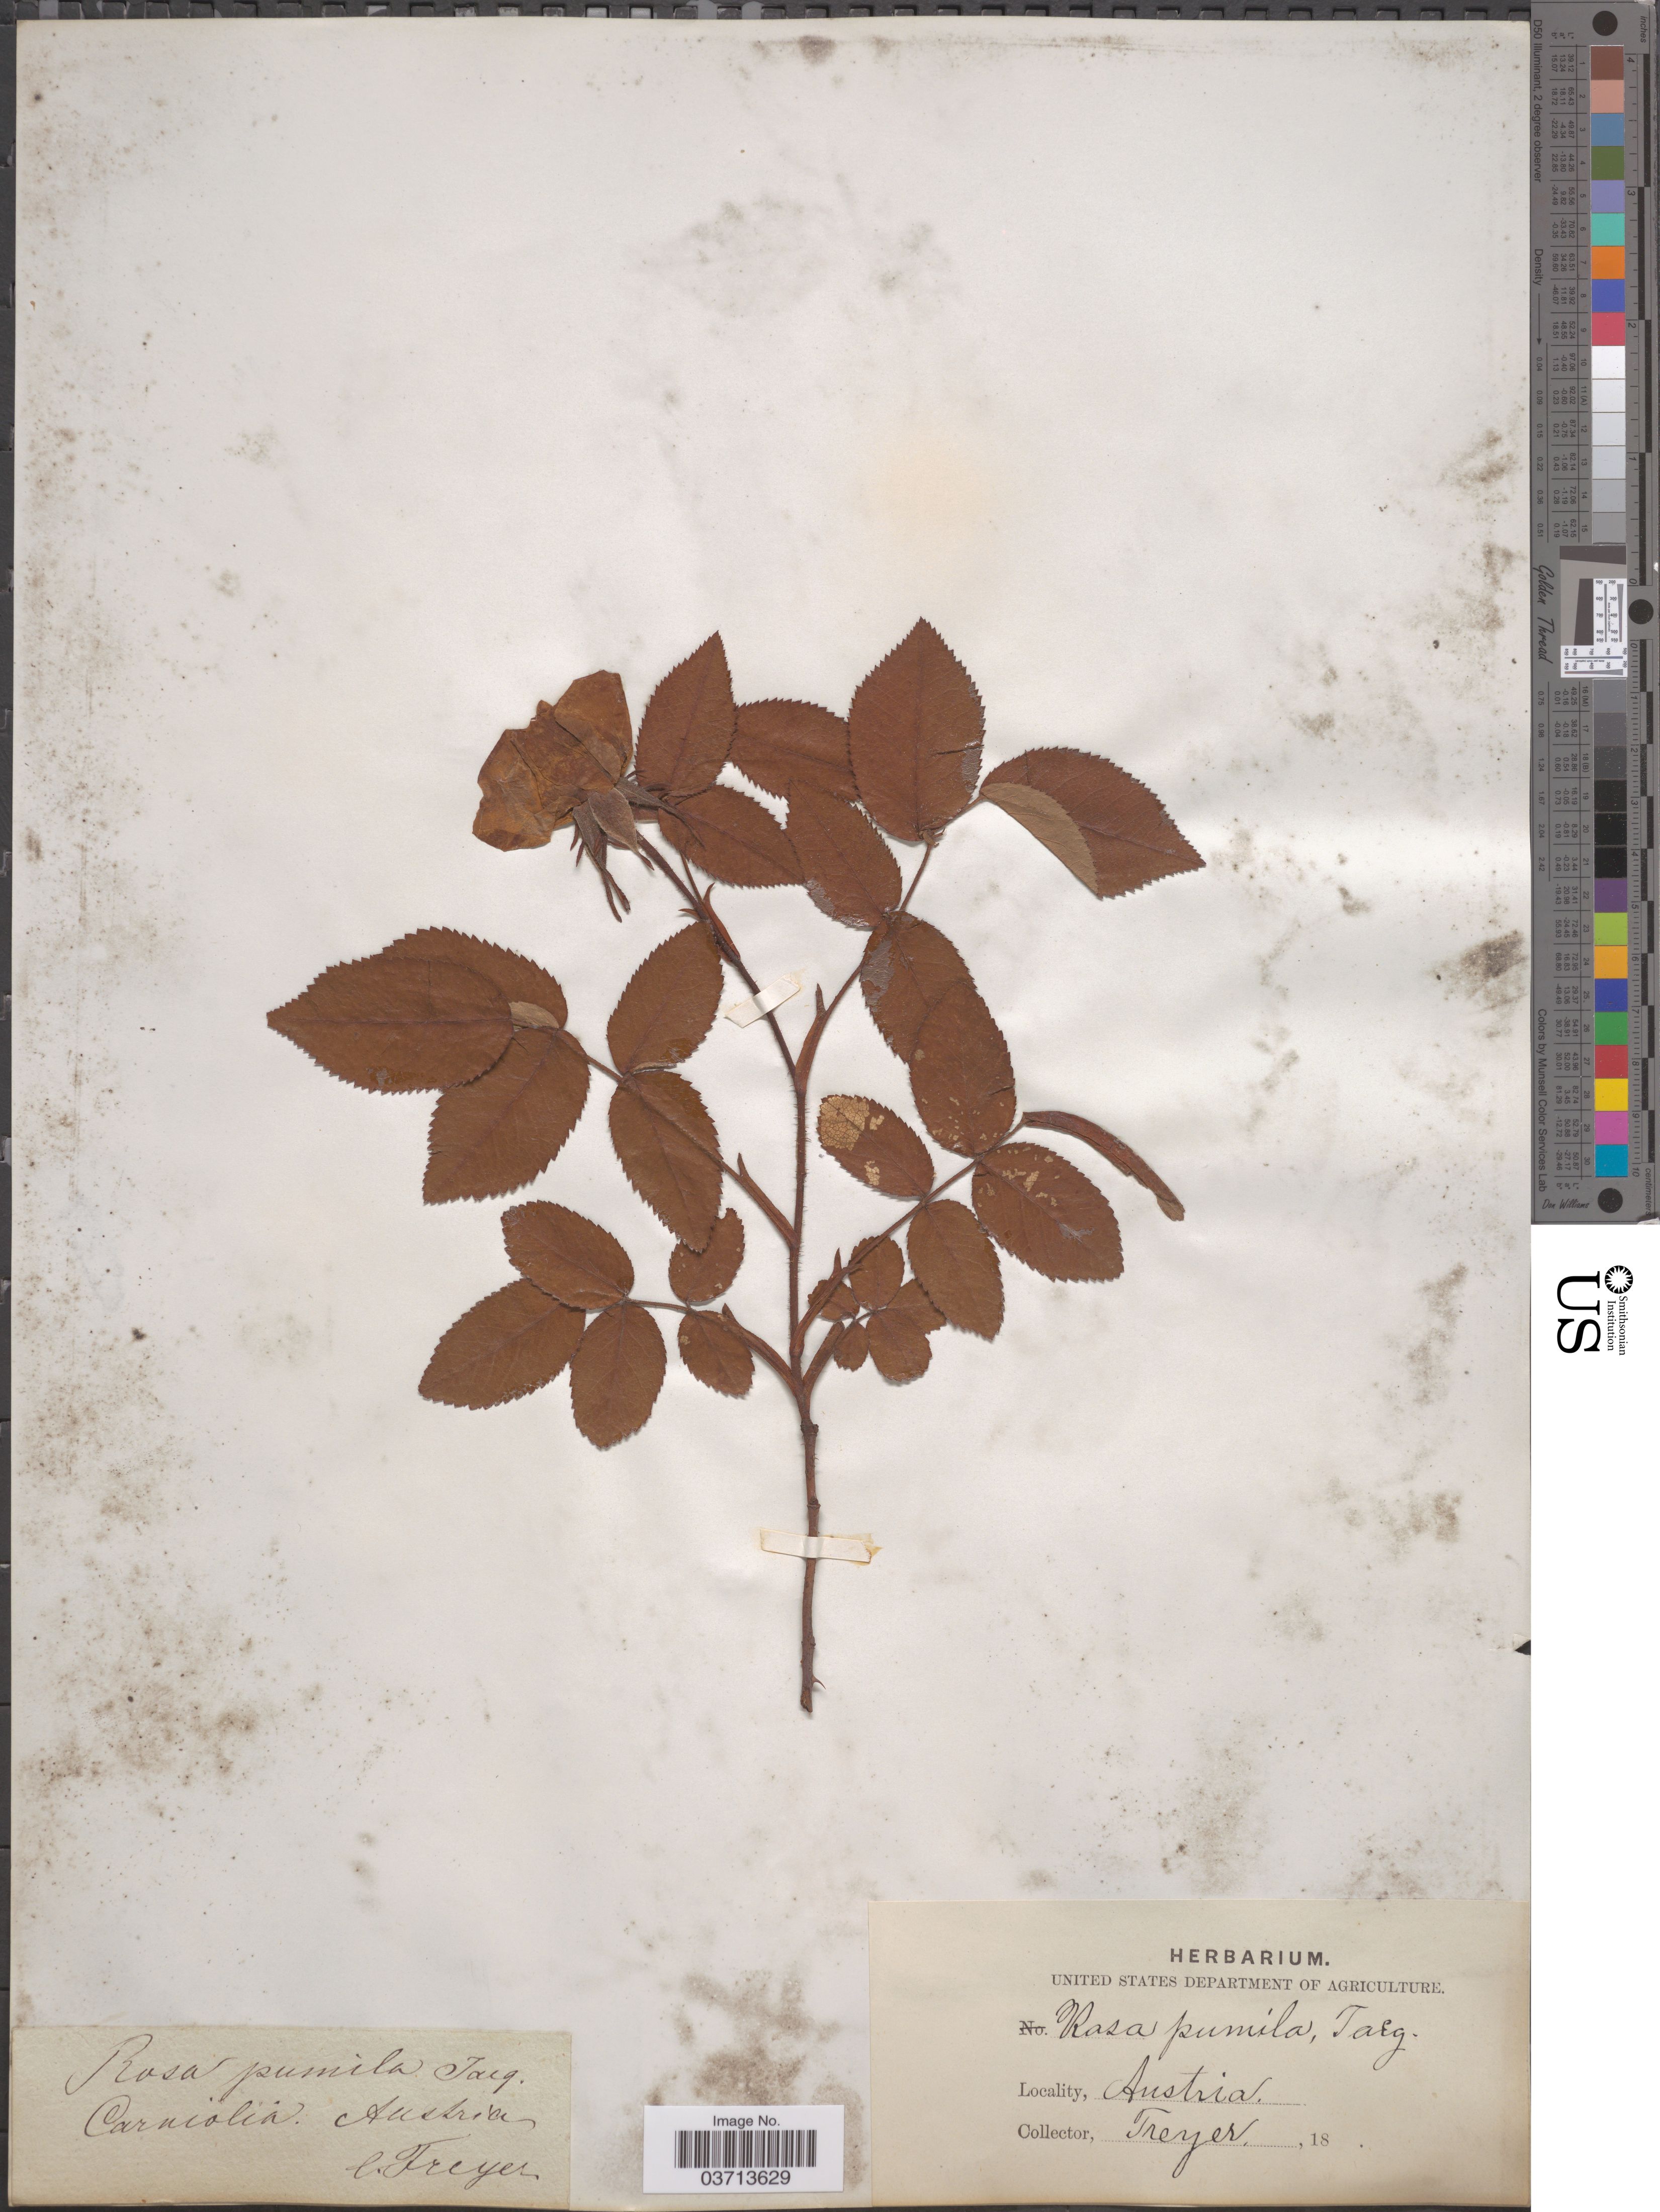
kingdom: Plantae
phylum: Tracheophyta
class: Magnoliopsida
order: Rosales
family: Rosaceae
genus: Rosa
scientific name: Rosa pumila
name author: Scop.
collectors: -. Freyer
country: Austria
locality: Carniolia.